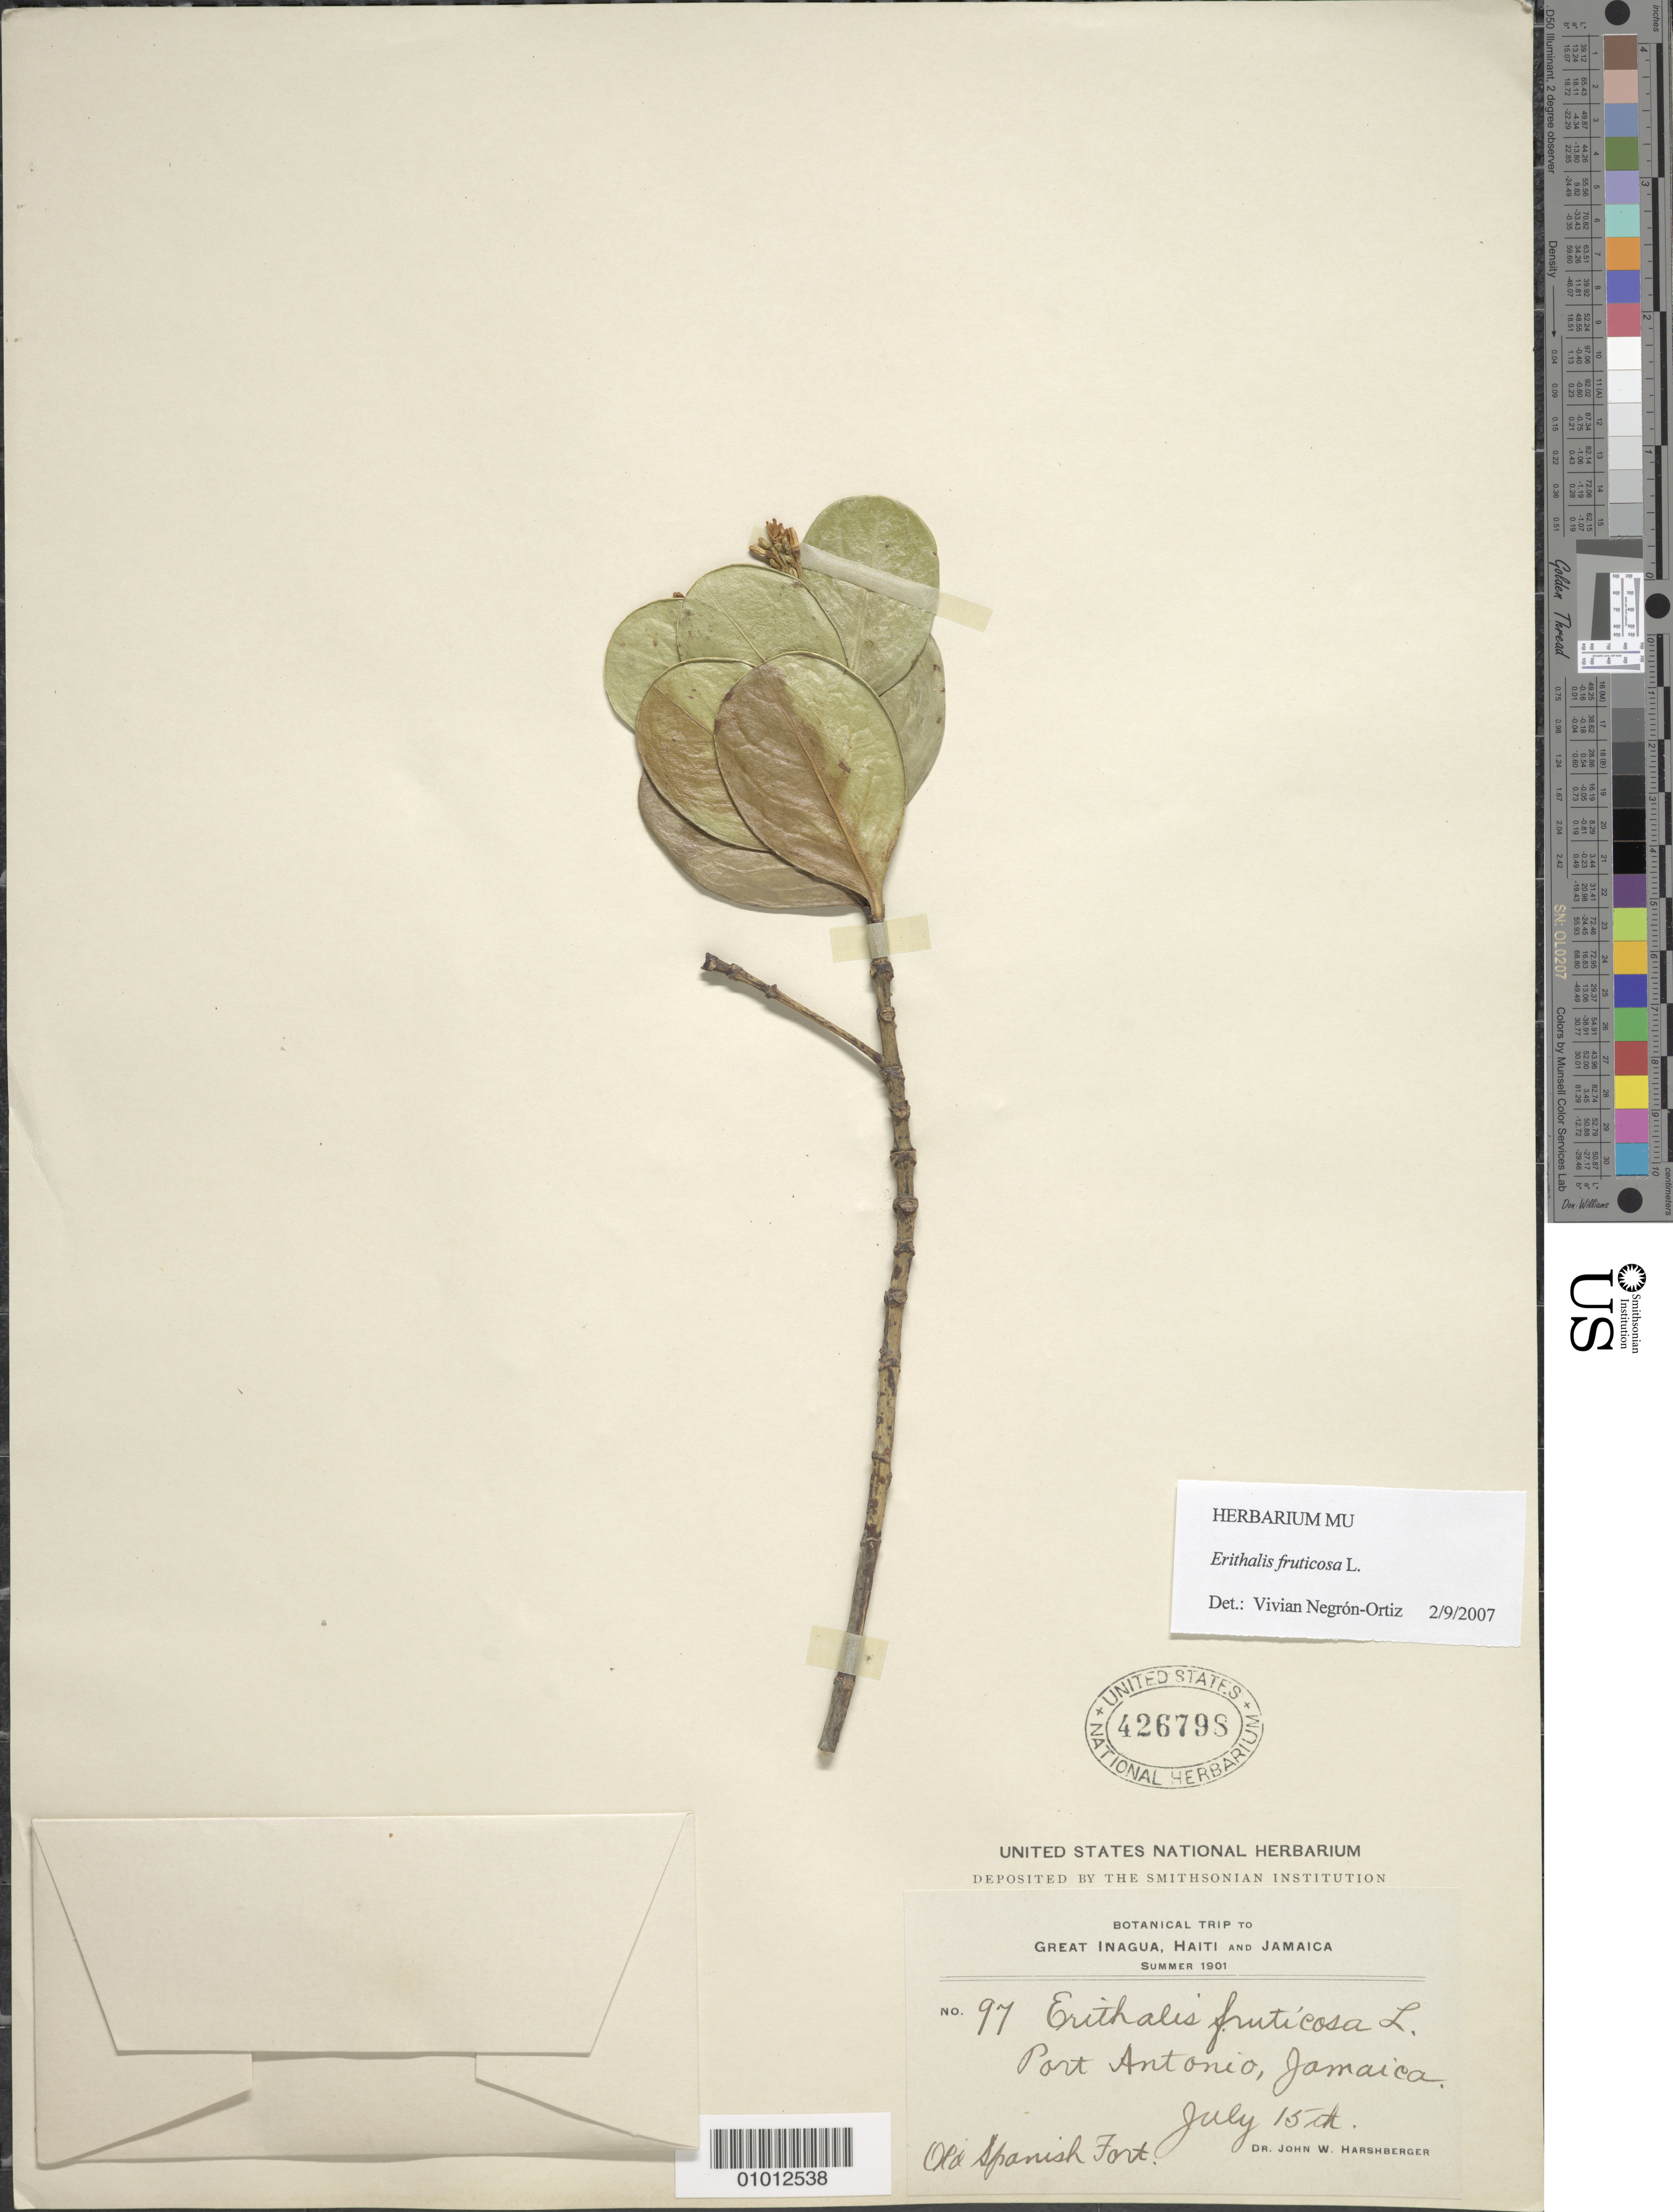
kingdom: Plantae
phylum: Tracheophyta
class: Magnoliopsida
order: Gentianales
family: Rubiaceae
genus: Erithalis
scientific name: Erithalis fruticosa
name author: L.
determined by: Negrón-Ortiz, V.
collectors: J. W. Harshberger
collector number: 97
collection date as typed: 15 Jul 1901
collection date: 1901-07-15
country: Jamaica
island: Jamaica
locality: Port Antonio, Old Spanish Fort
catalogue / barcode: US 426798